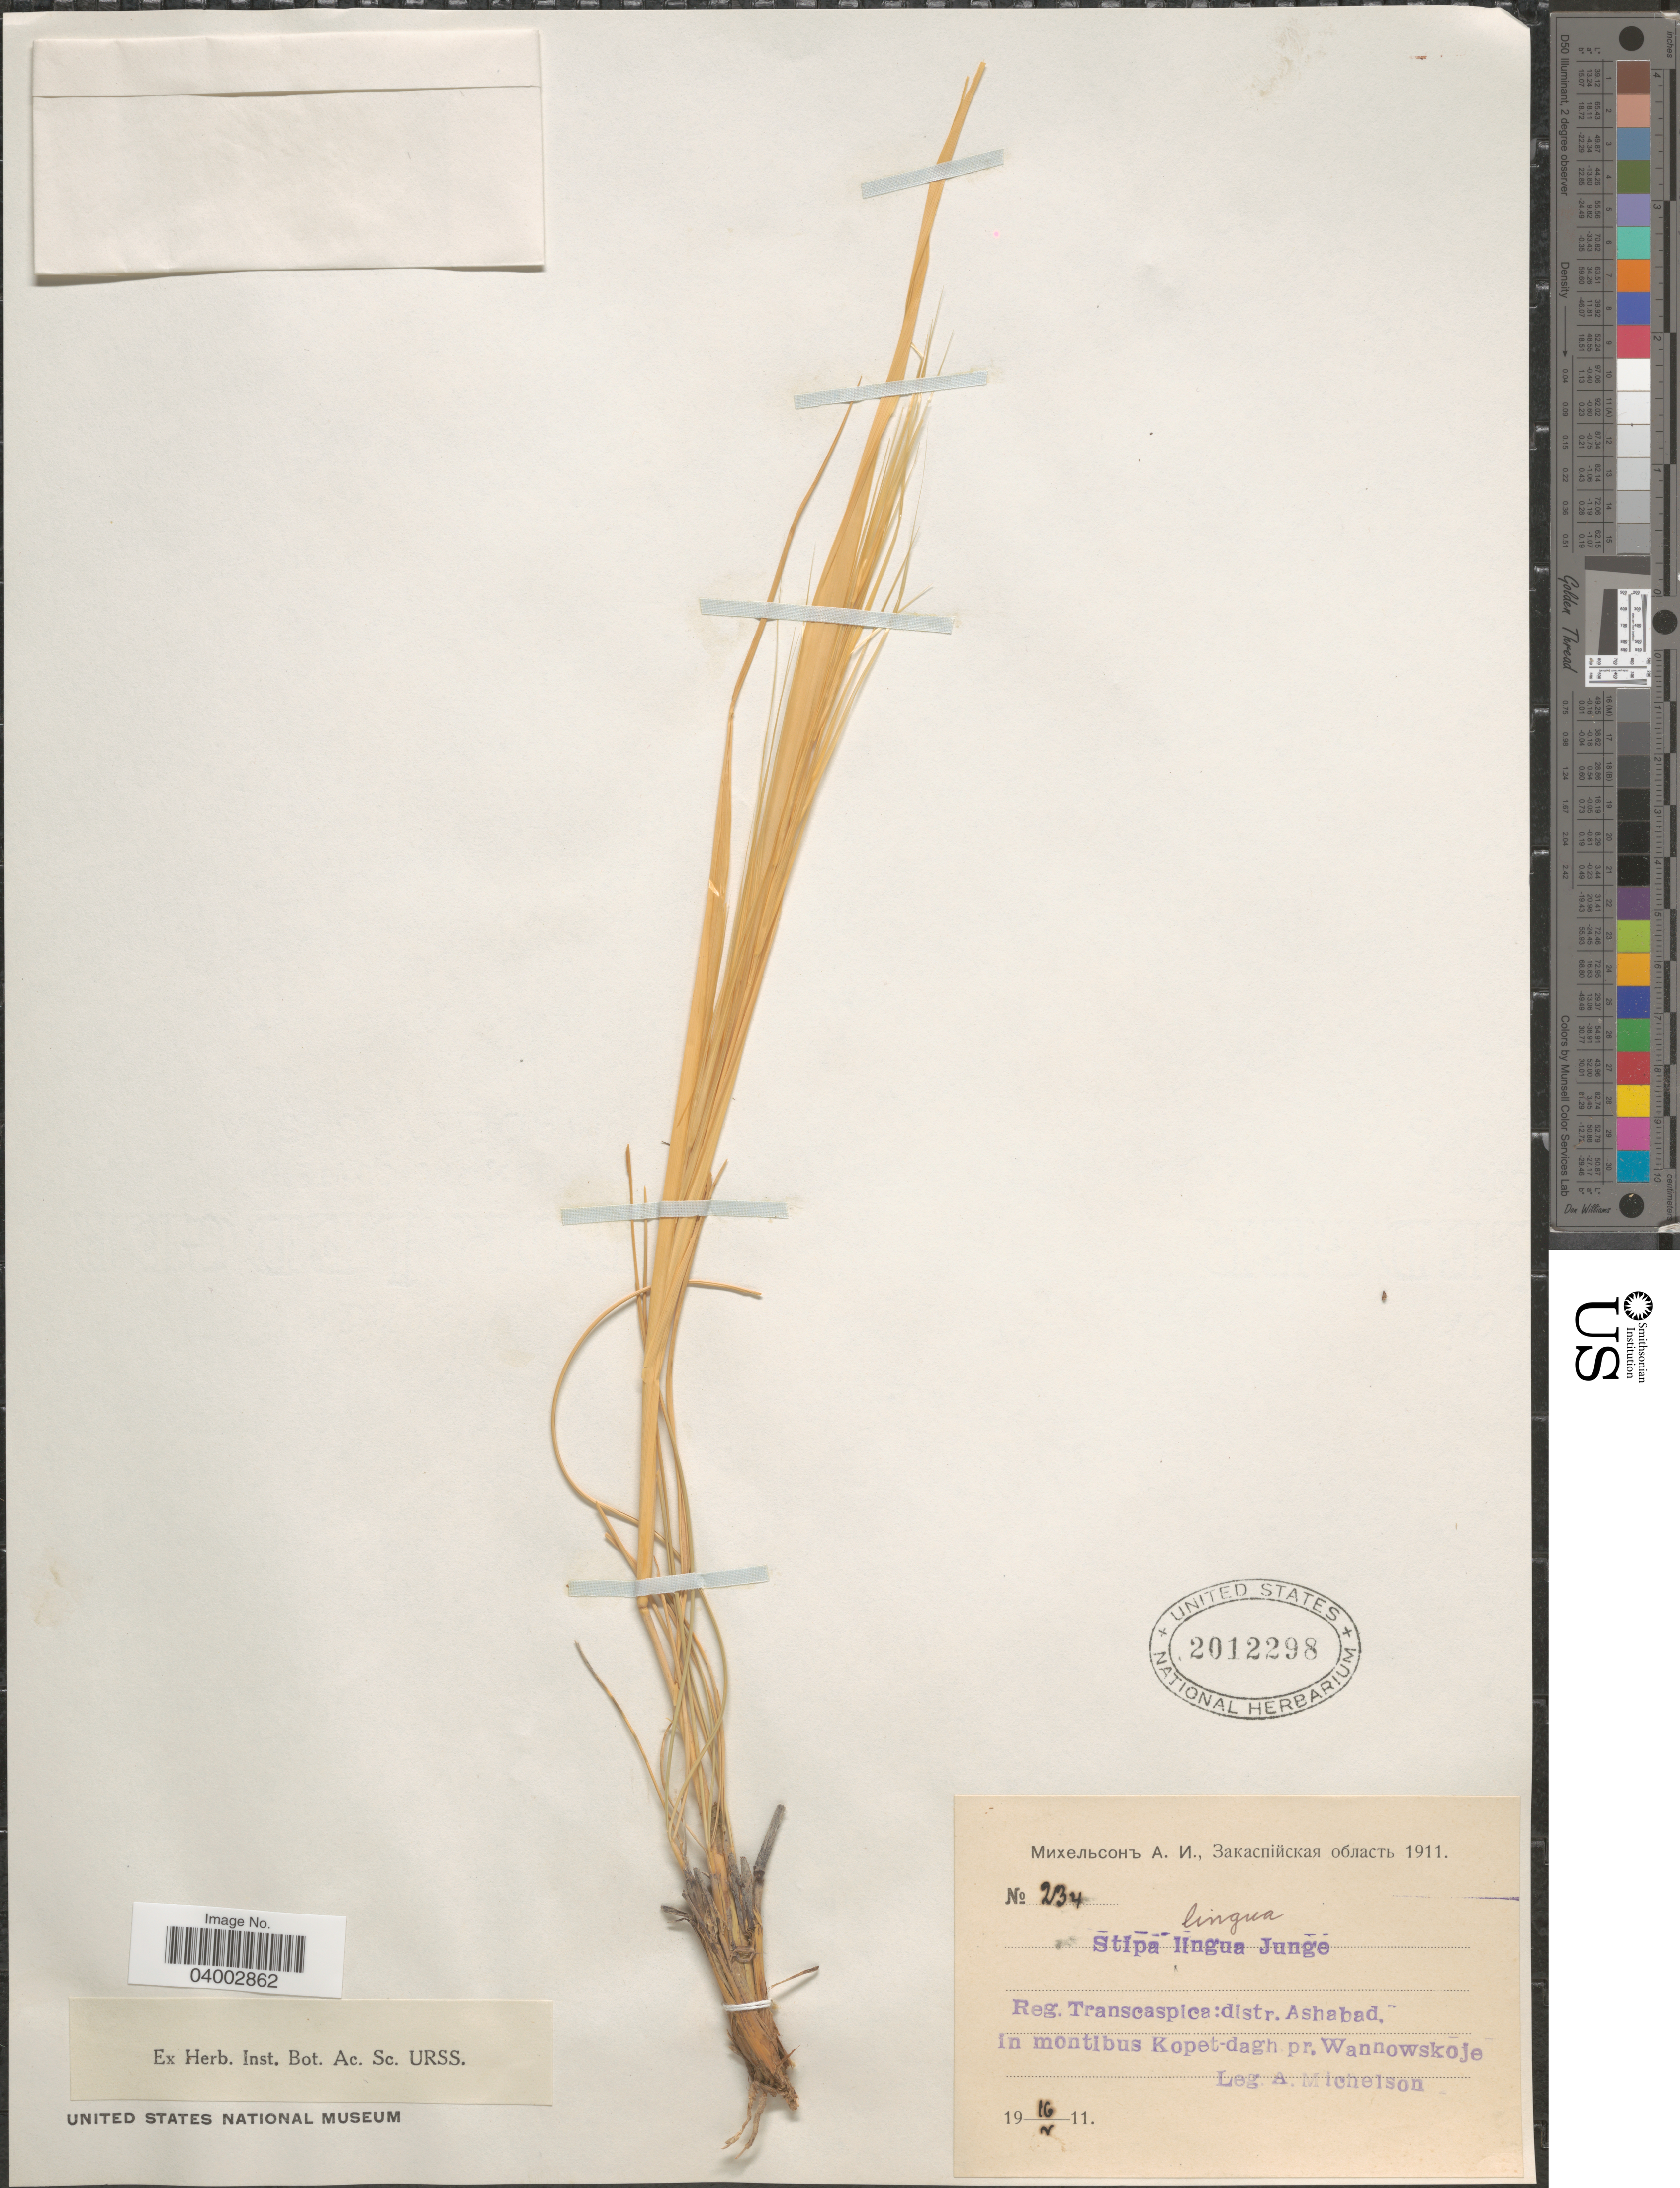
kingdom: Plantae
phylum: Tracheophyta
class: Liliopsida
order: Poales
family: Poaceae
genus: Stipa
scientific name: Stipa lingua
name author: Junge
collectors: A. Michelson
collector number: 234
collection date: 1911-05-16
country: Turkmenistan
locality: Reg. Transcaspica: distr. Ashabad, in montibus Kopet-dagh pr. Wannowskoje.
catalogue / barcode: US 2012298